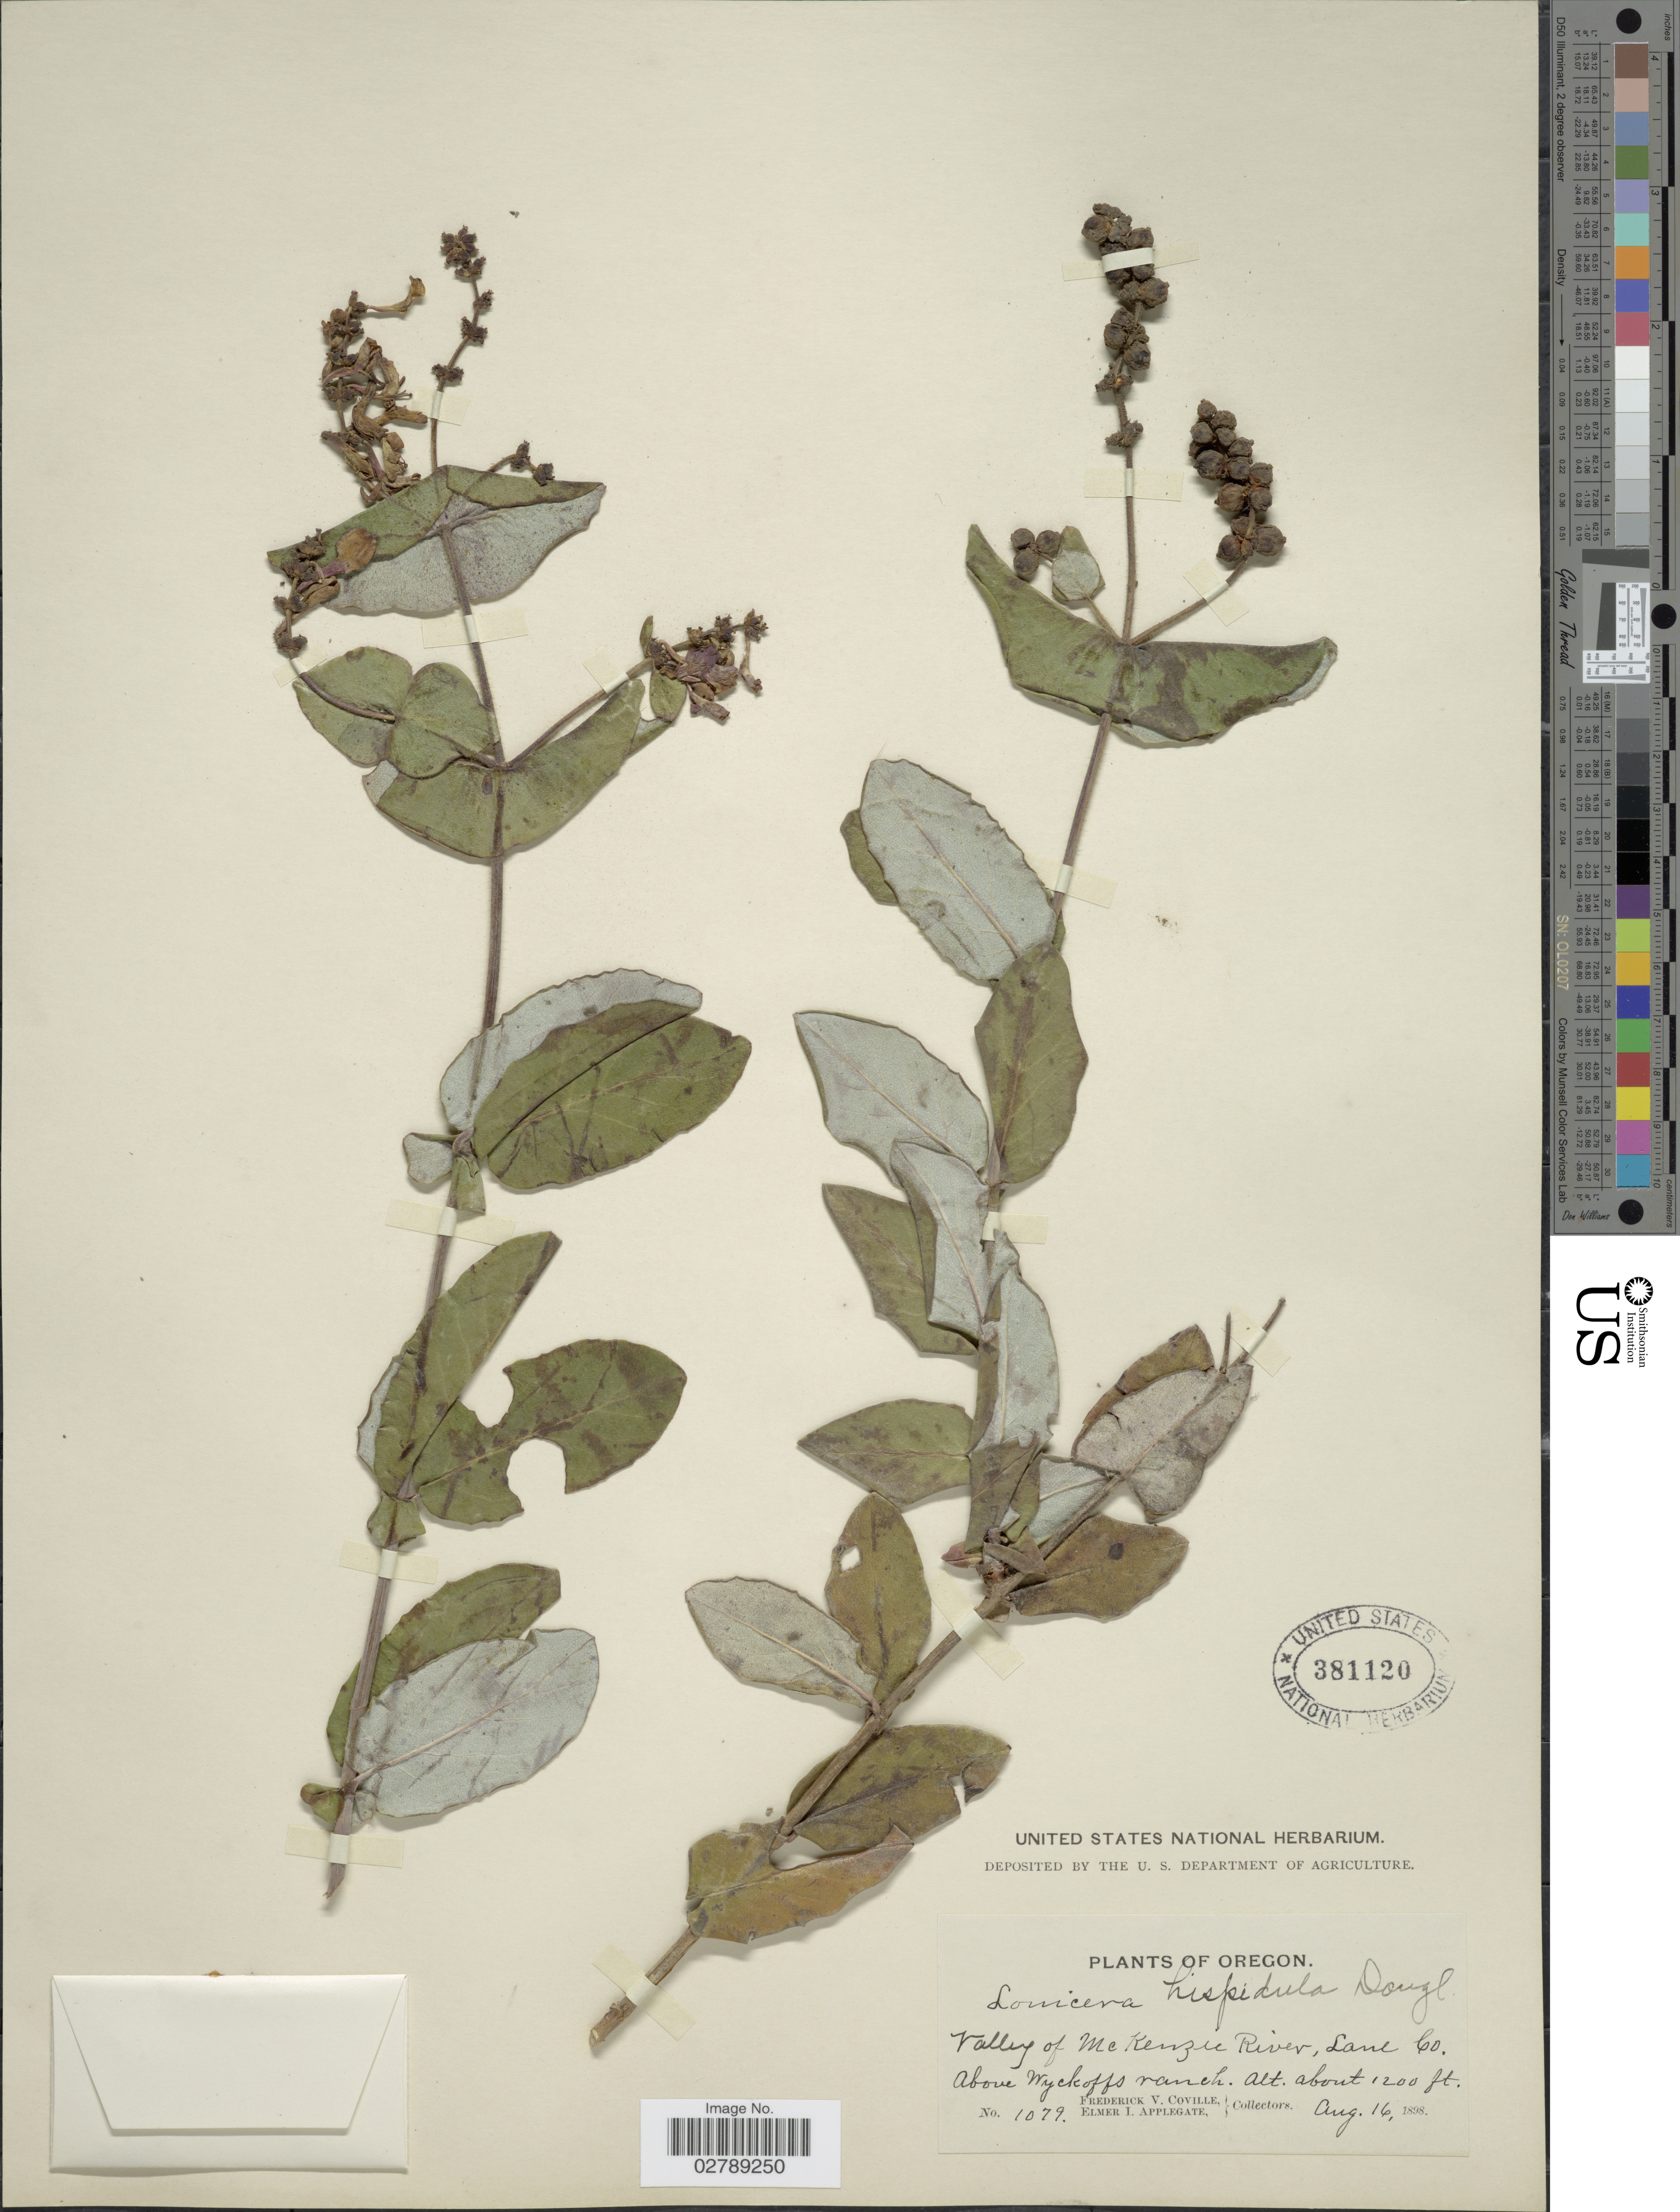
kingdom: Plantae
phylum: Tracheophyta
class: Magnoliopsida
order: Dipsacales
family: Caprifoliaceae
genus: Lonicera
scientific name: Lonicera hispidula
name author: Douglas ex Lindl.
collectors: F. V. Coville & E. I. Applegate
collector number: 1079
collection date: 1898-08-16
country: United States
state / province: Oregon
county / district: Lane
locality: Valley of McKenzie River, Lane Co. above Wyckoffs ranch.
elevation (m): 366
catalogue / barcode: US 381120